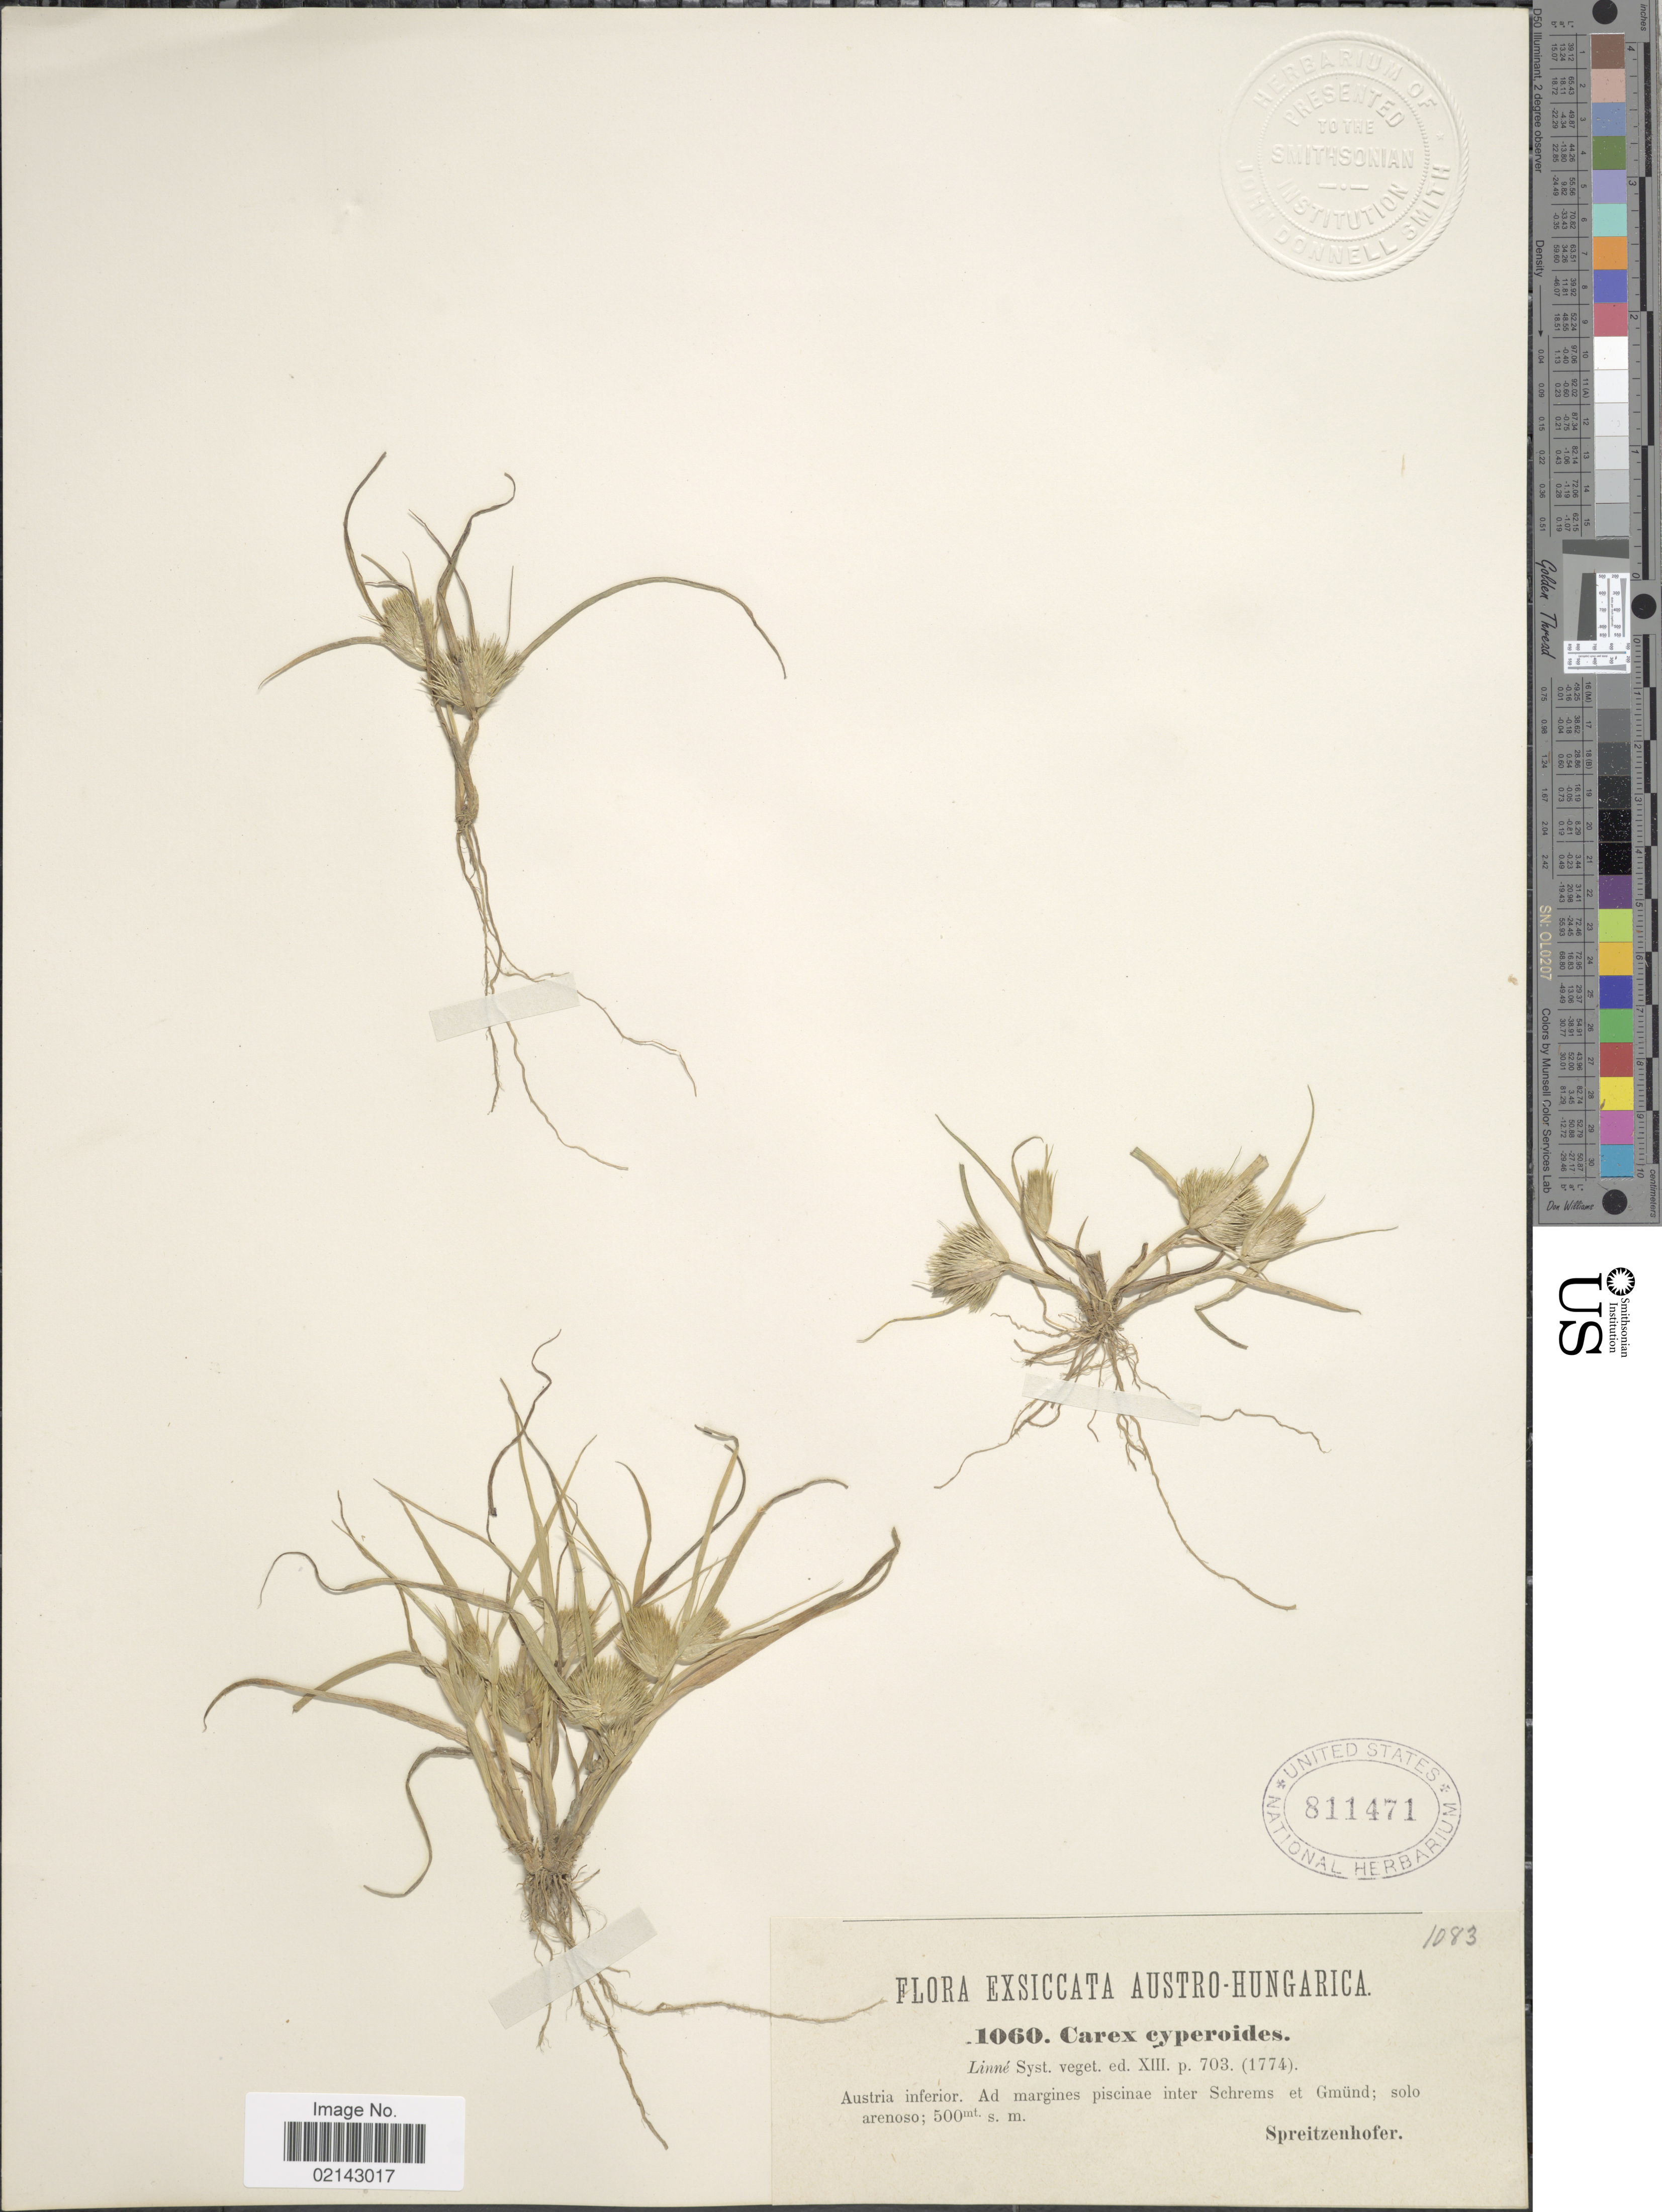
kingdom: Plantae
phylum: Tracheophyta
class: Liliopsida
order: Poales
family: Cyperaceae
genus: Carex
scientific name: Carex bohemica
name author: Schreb.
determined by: Strong, Mark T., (BOT), Smithsonian Institution - National Museum of Natural History (UNITED STATES)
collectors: Spreitzenhofer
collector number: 1060/1083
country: Austria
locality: Austro- Hungarica. Austria inferior. Ad margines piscinae inter Schrems et Gmund; solo arenoso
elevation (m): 500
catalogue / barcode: US 811471